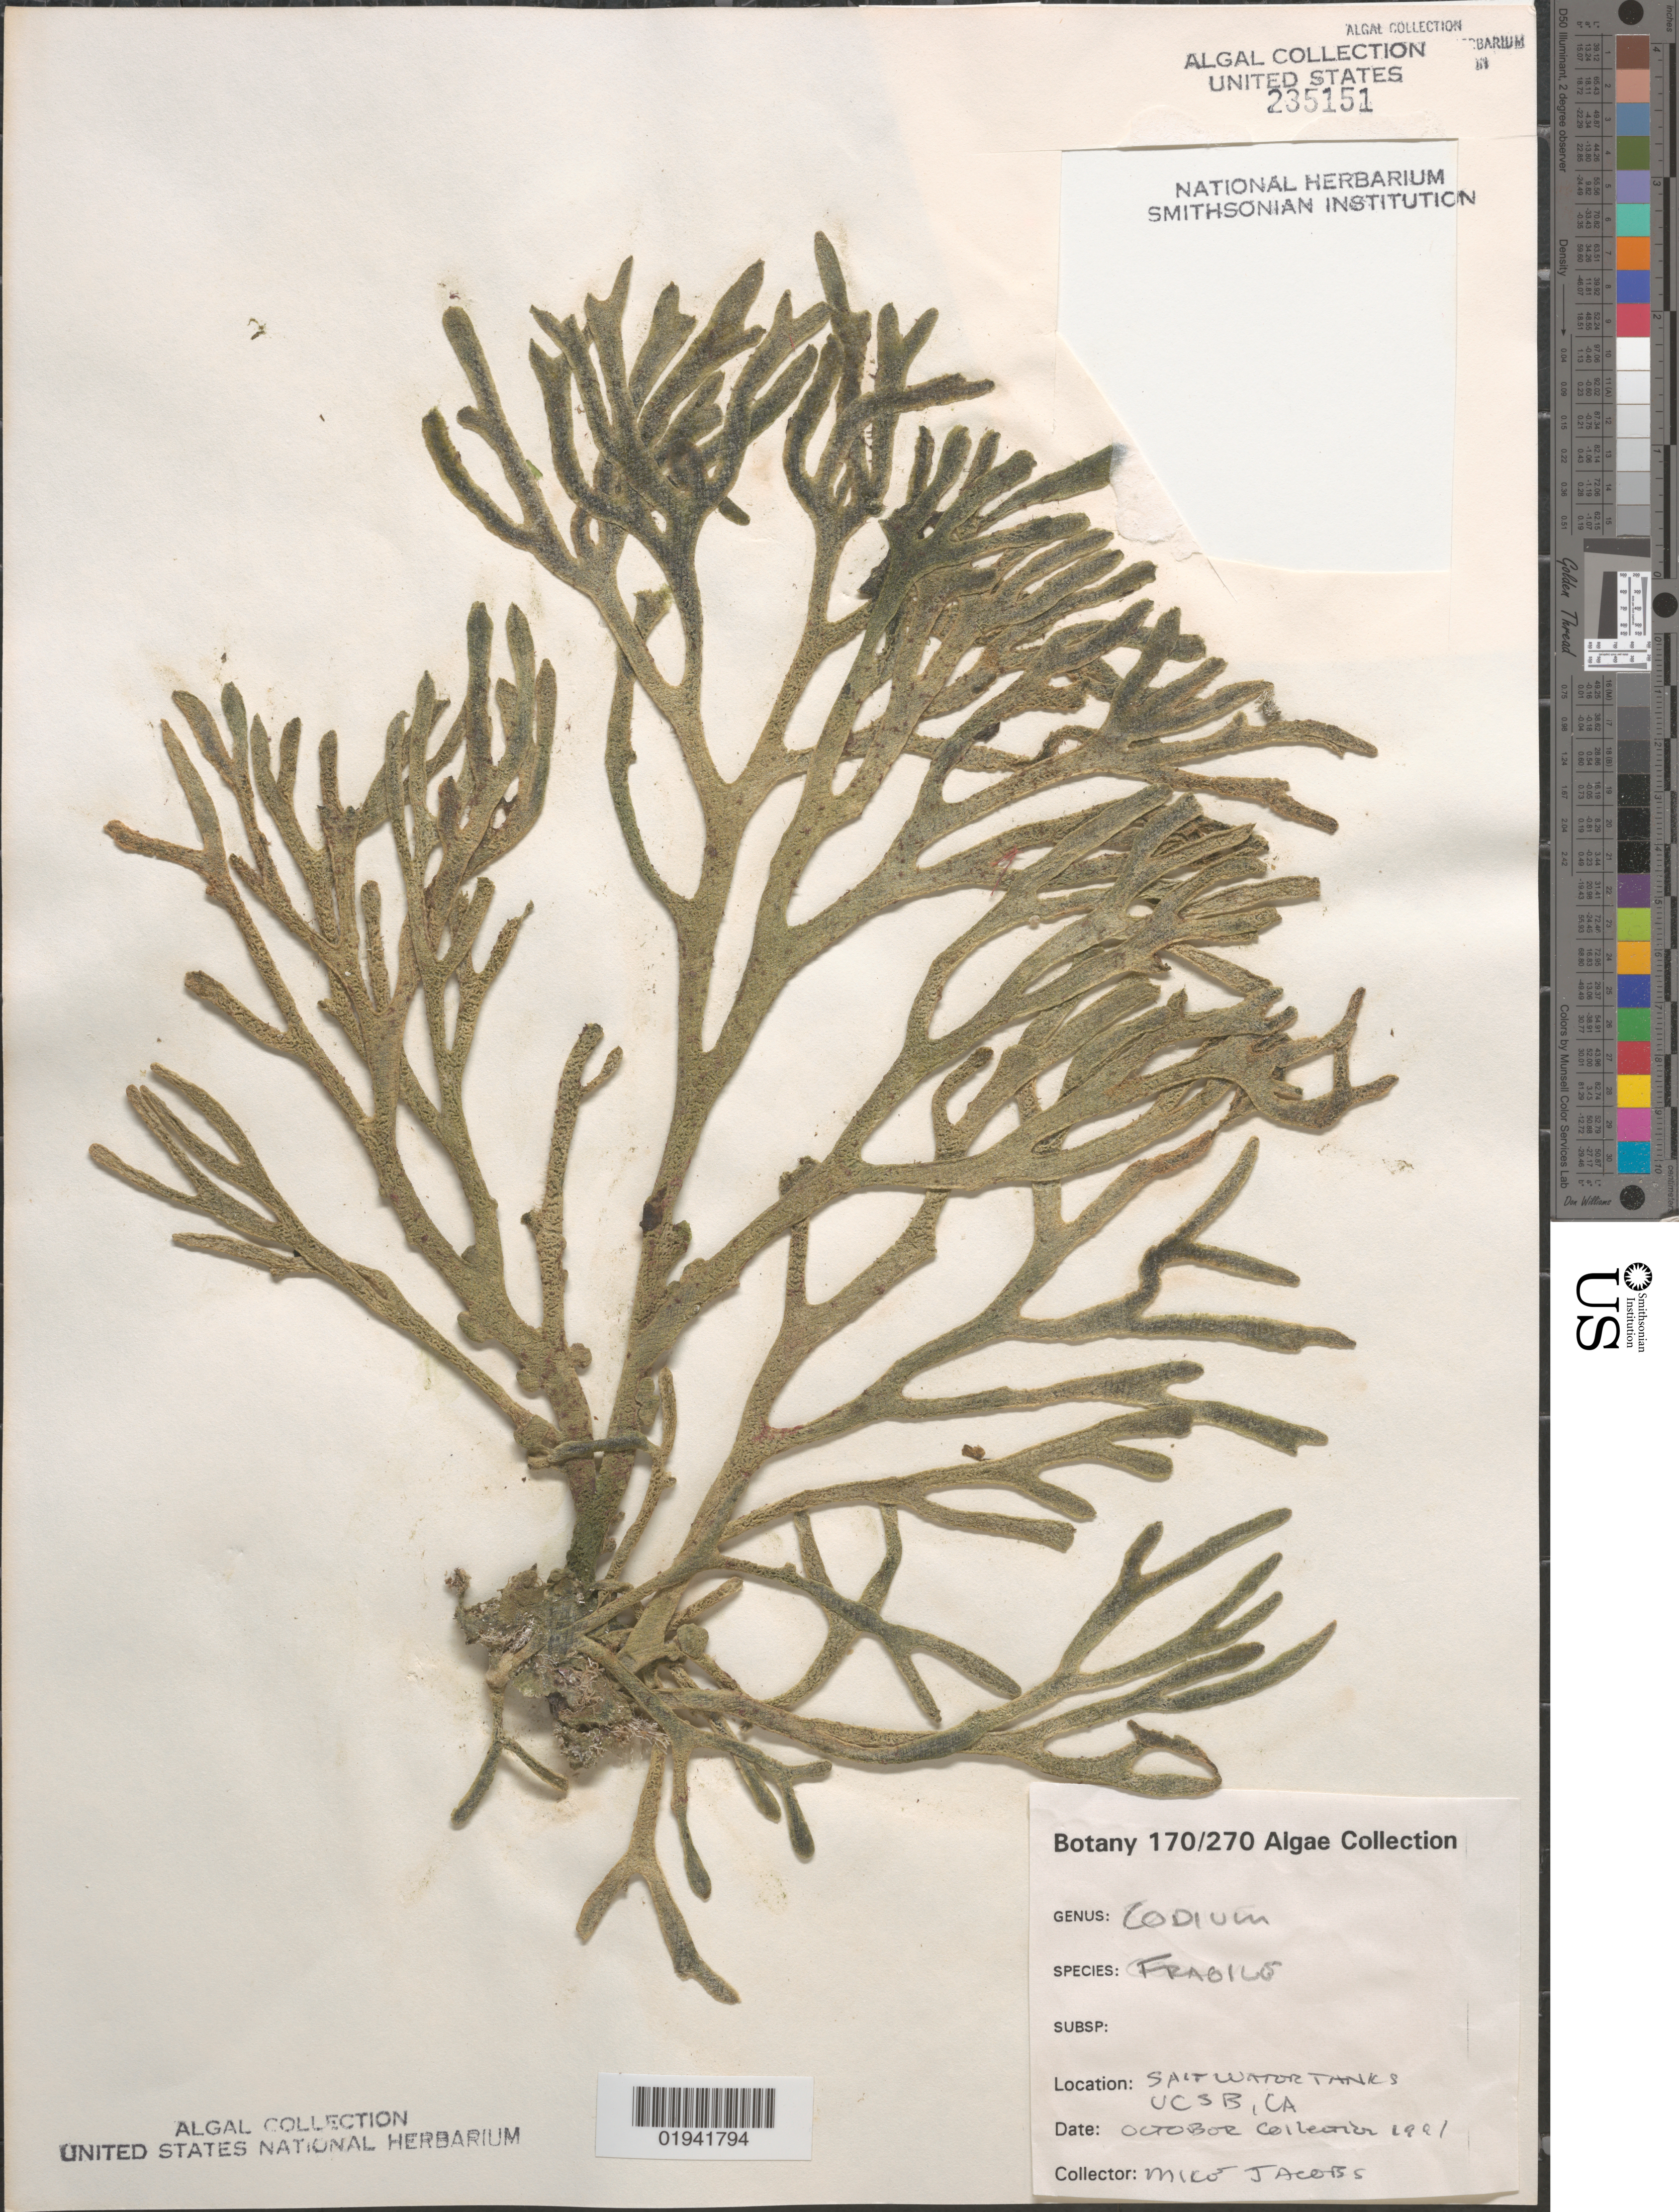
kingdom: Plantae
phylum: Chlorophyta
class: Ulvophyceae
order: Bryopsidales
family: Codiaceae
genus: Codium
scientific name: Codium fragile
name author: (Suringar) P. Hariot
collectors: M. Jacobs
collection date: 1991-10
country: United States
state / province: California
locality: Saltwater Tanks UCSB.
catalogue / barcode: US 235151